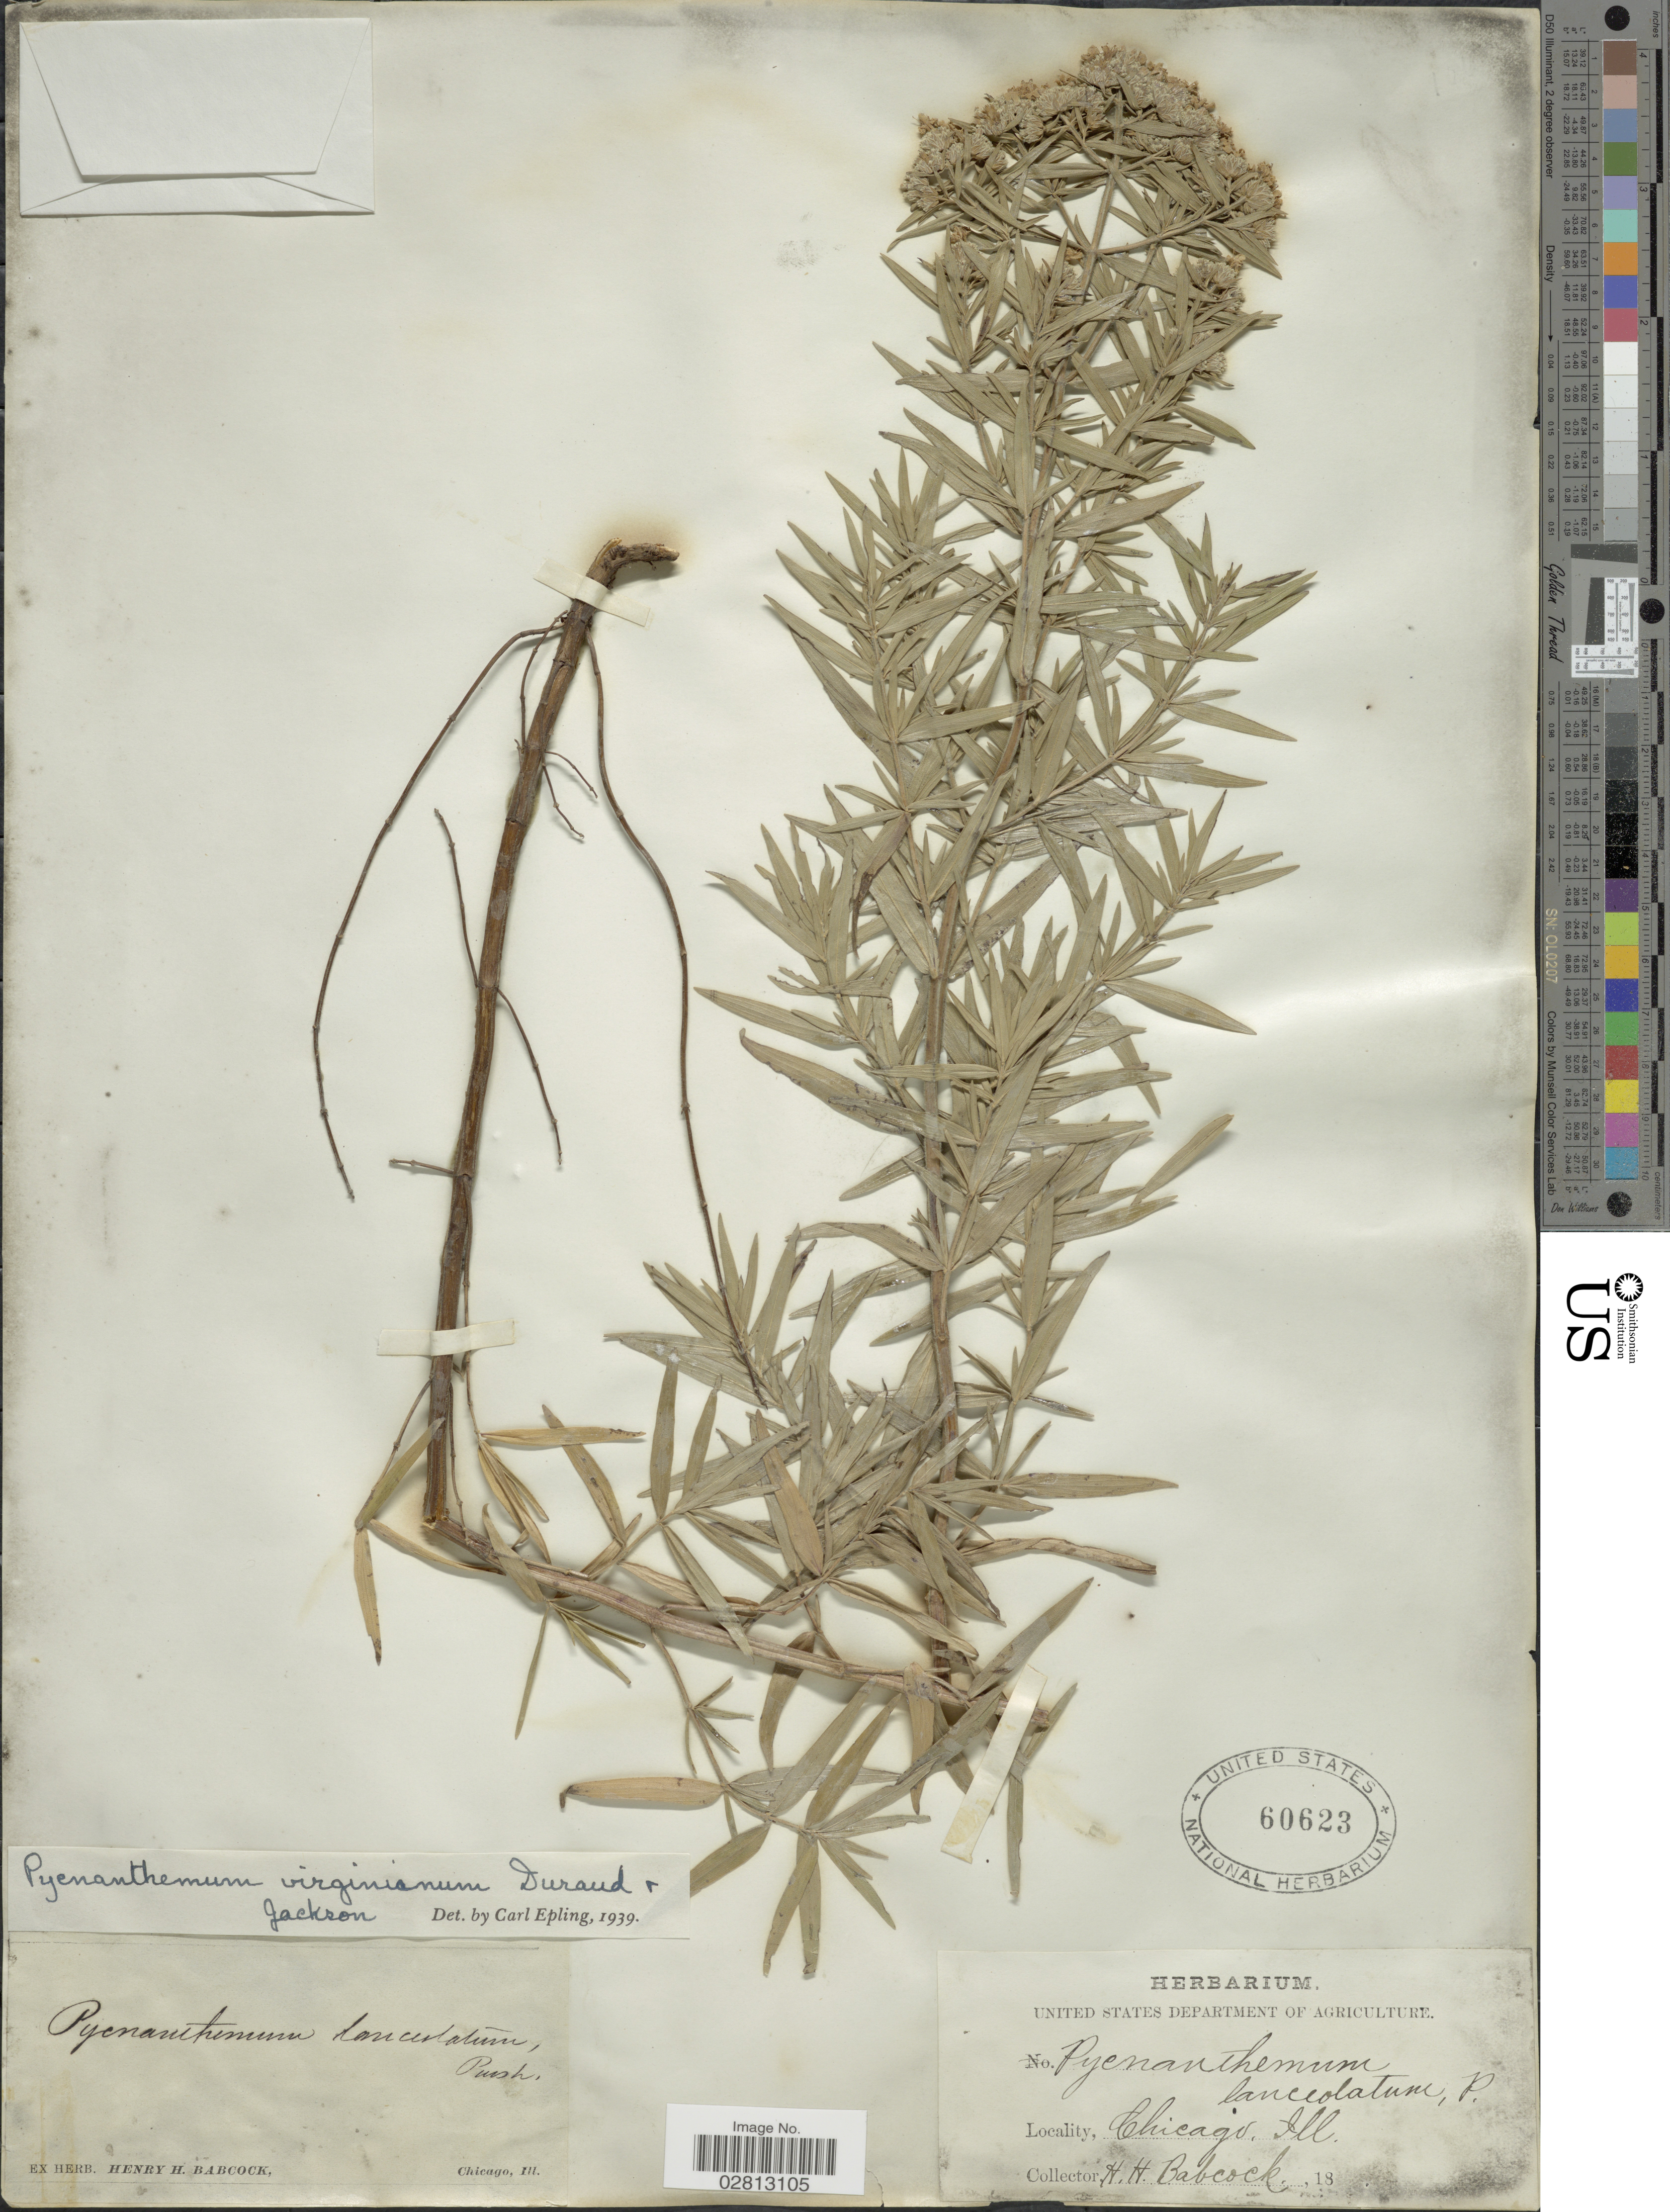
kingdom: Plantae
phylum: Tracheophyta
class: Magnoliopsida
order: Lamiales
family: Lamiaceae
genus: Pycnanthemum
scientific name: Pycnanthemum virginianum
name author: (L.) Durand & B.D. Jacks. ex B.L. Rob. & Fernald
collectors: H. Babcock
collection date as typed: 18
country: United States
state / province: Illinois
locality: Chicago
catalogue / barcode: US 60623